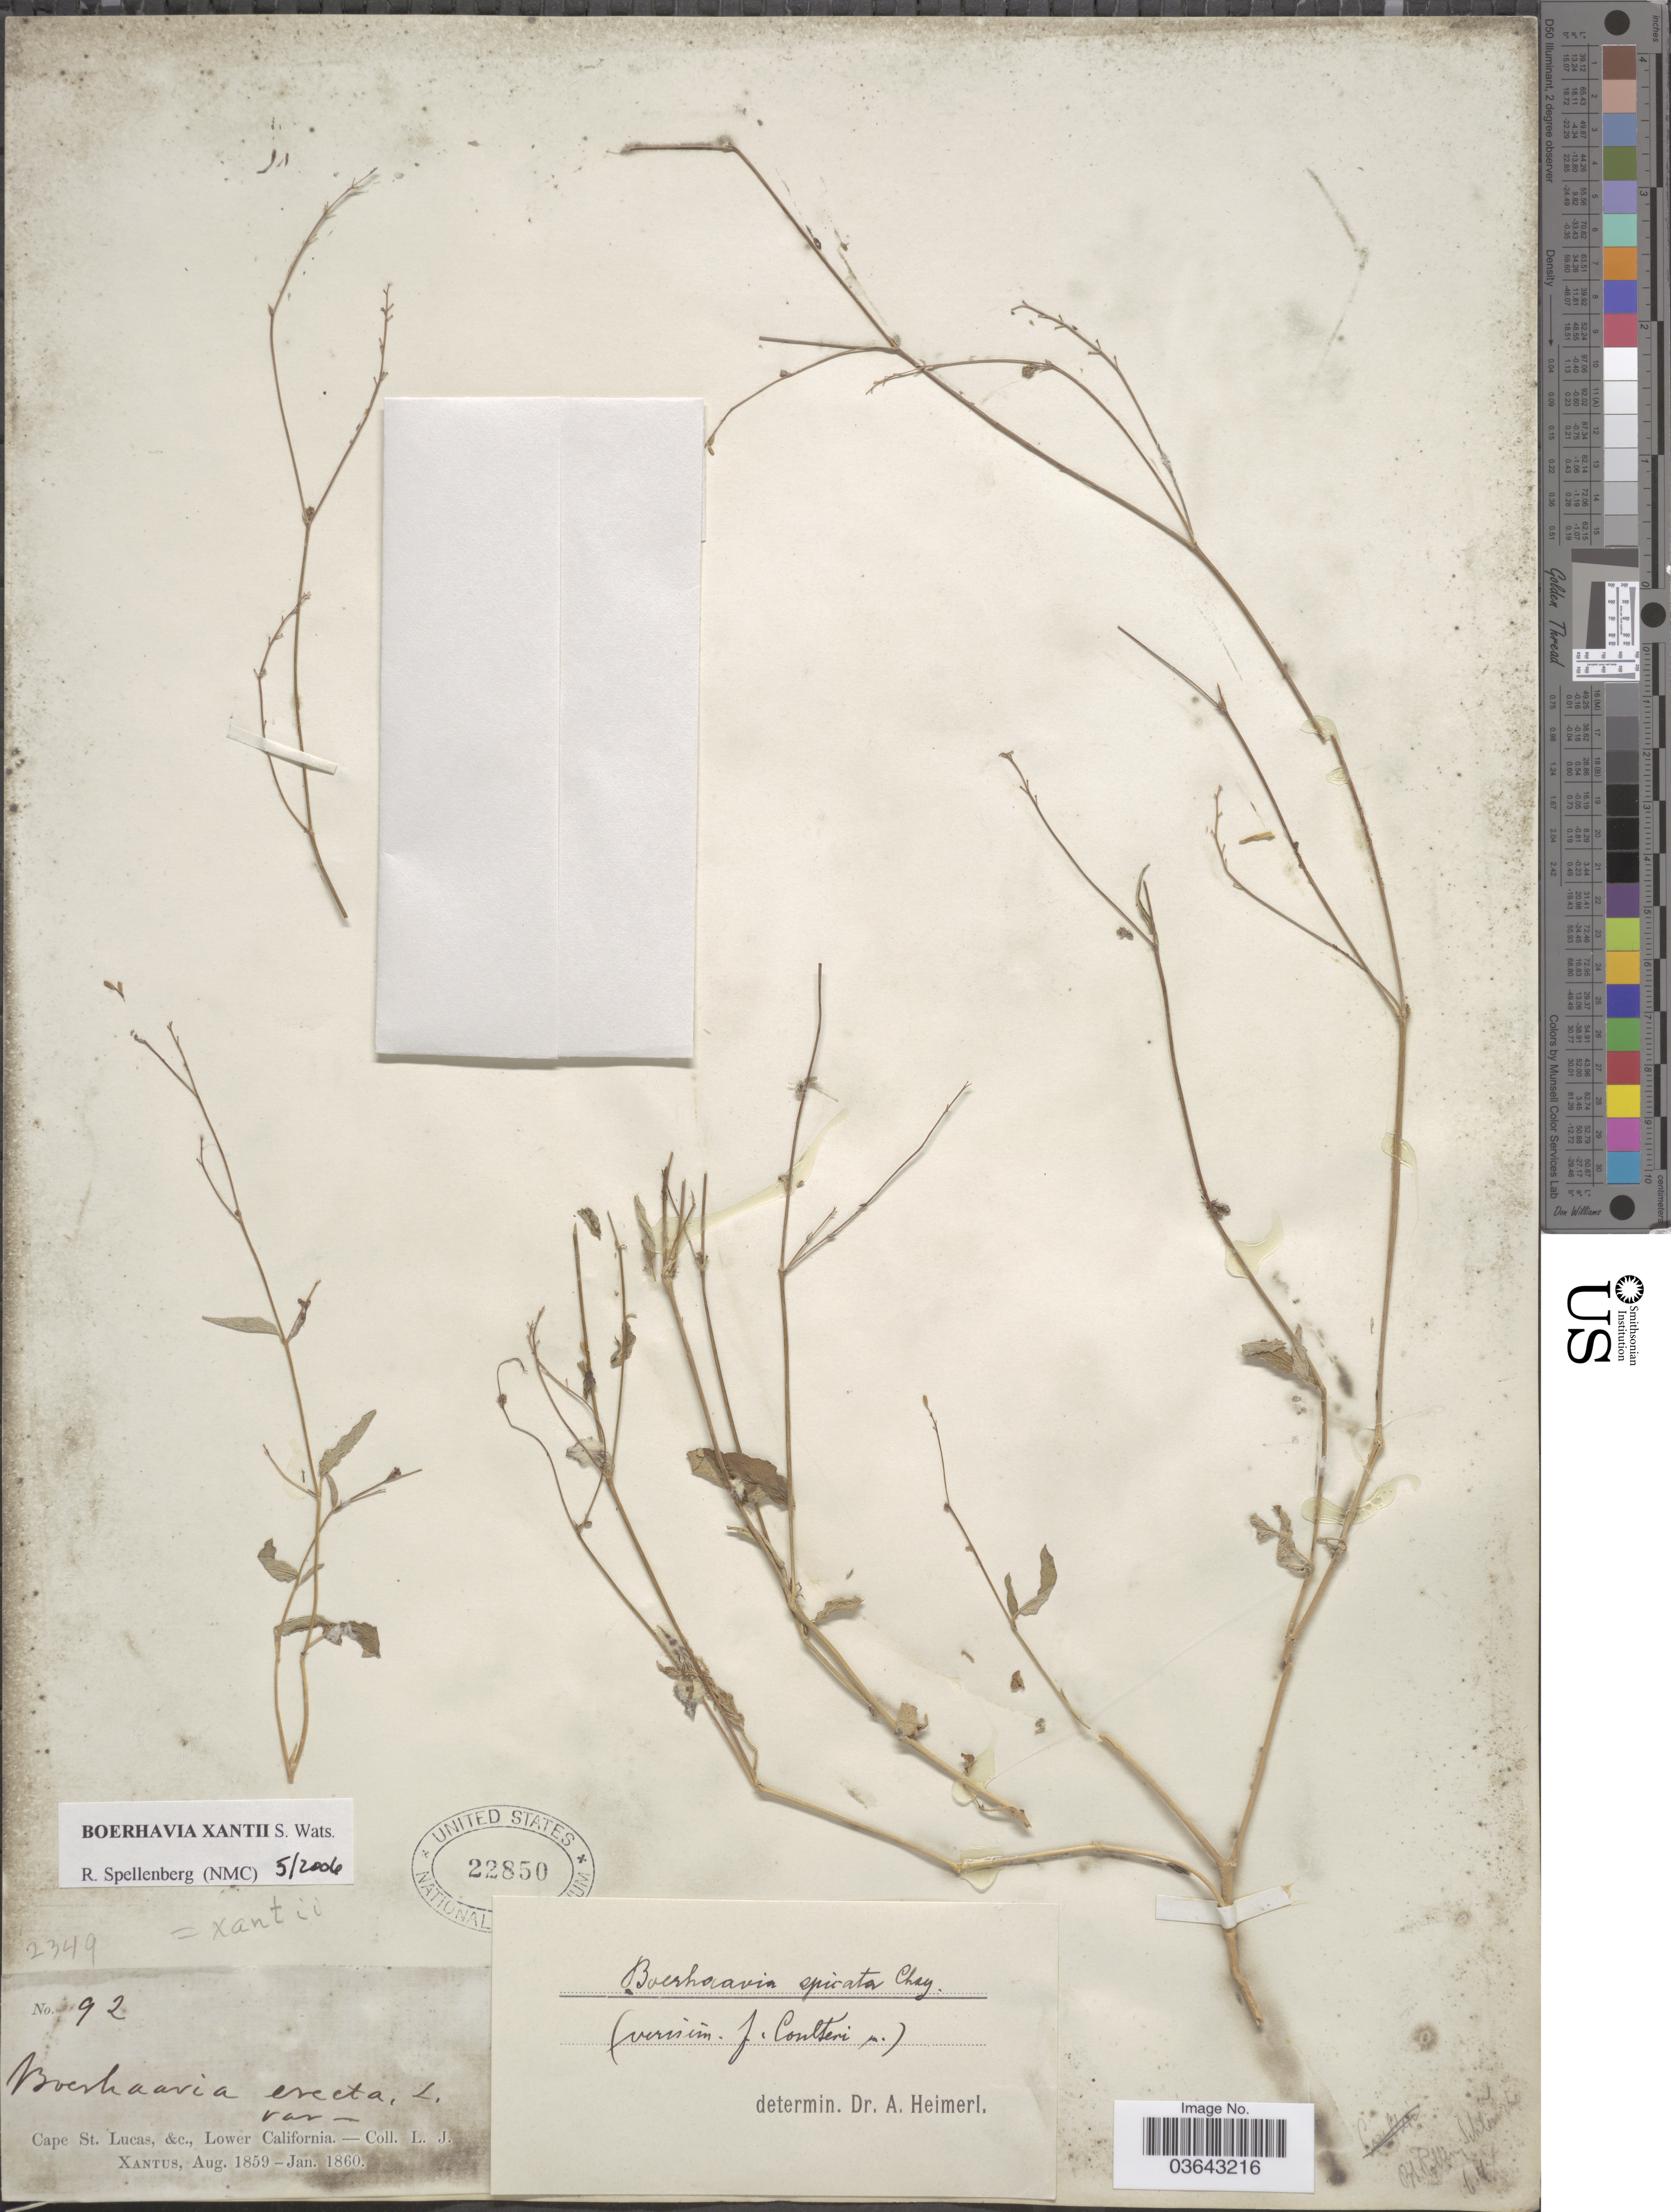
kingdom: Plantae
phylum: Tracheophyta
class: Magnoliopsida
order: Caryophyllales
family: Nyctaginaceae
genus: Boerhavia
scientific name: Boerhavia xanti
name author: S. Watson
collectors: L. J. Xantus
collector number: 92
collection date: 1859-08/1860-01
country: Mexico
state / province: Baja California Sur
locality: Cape St. Lucas &c., Lower California.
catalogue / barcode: US 22850